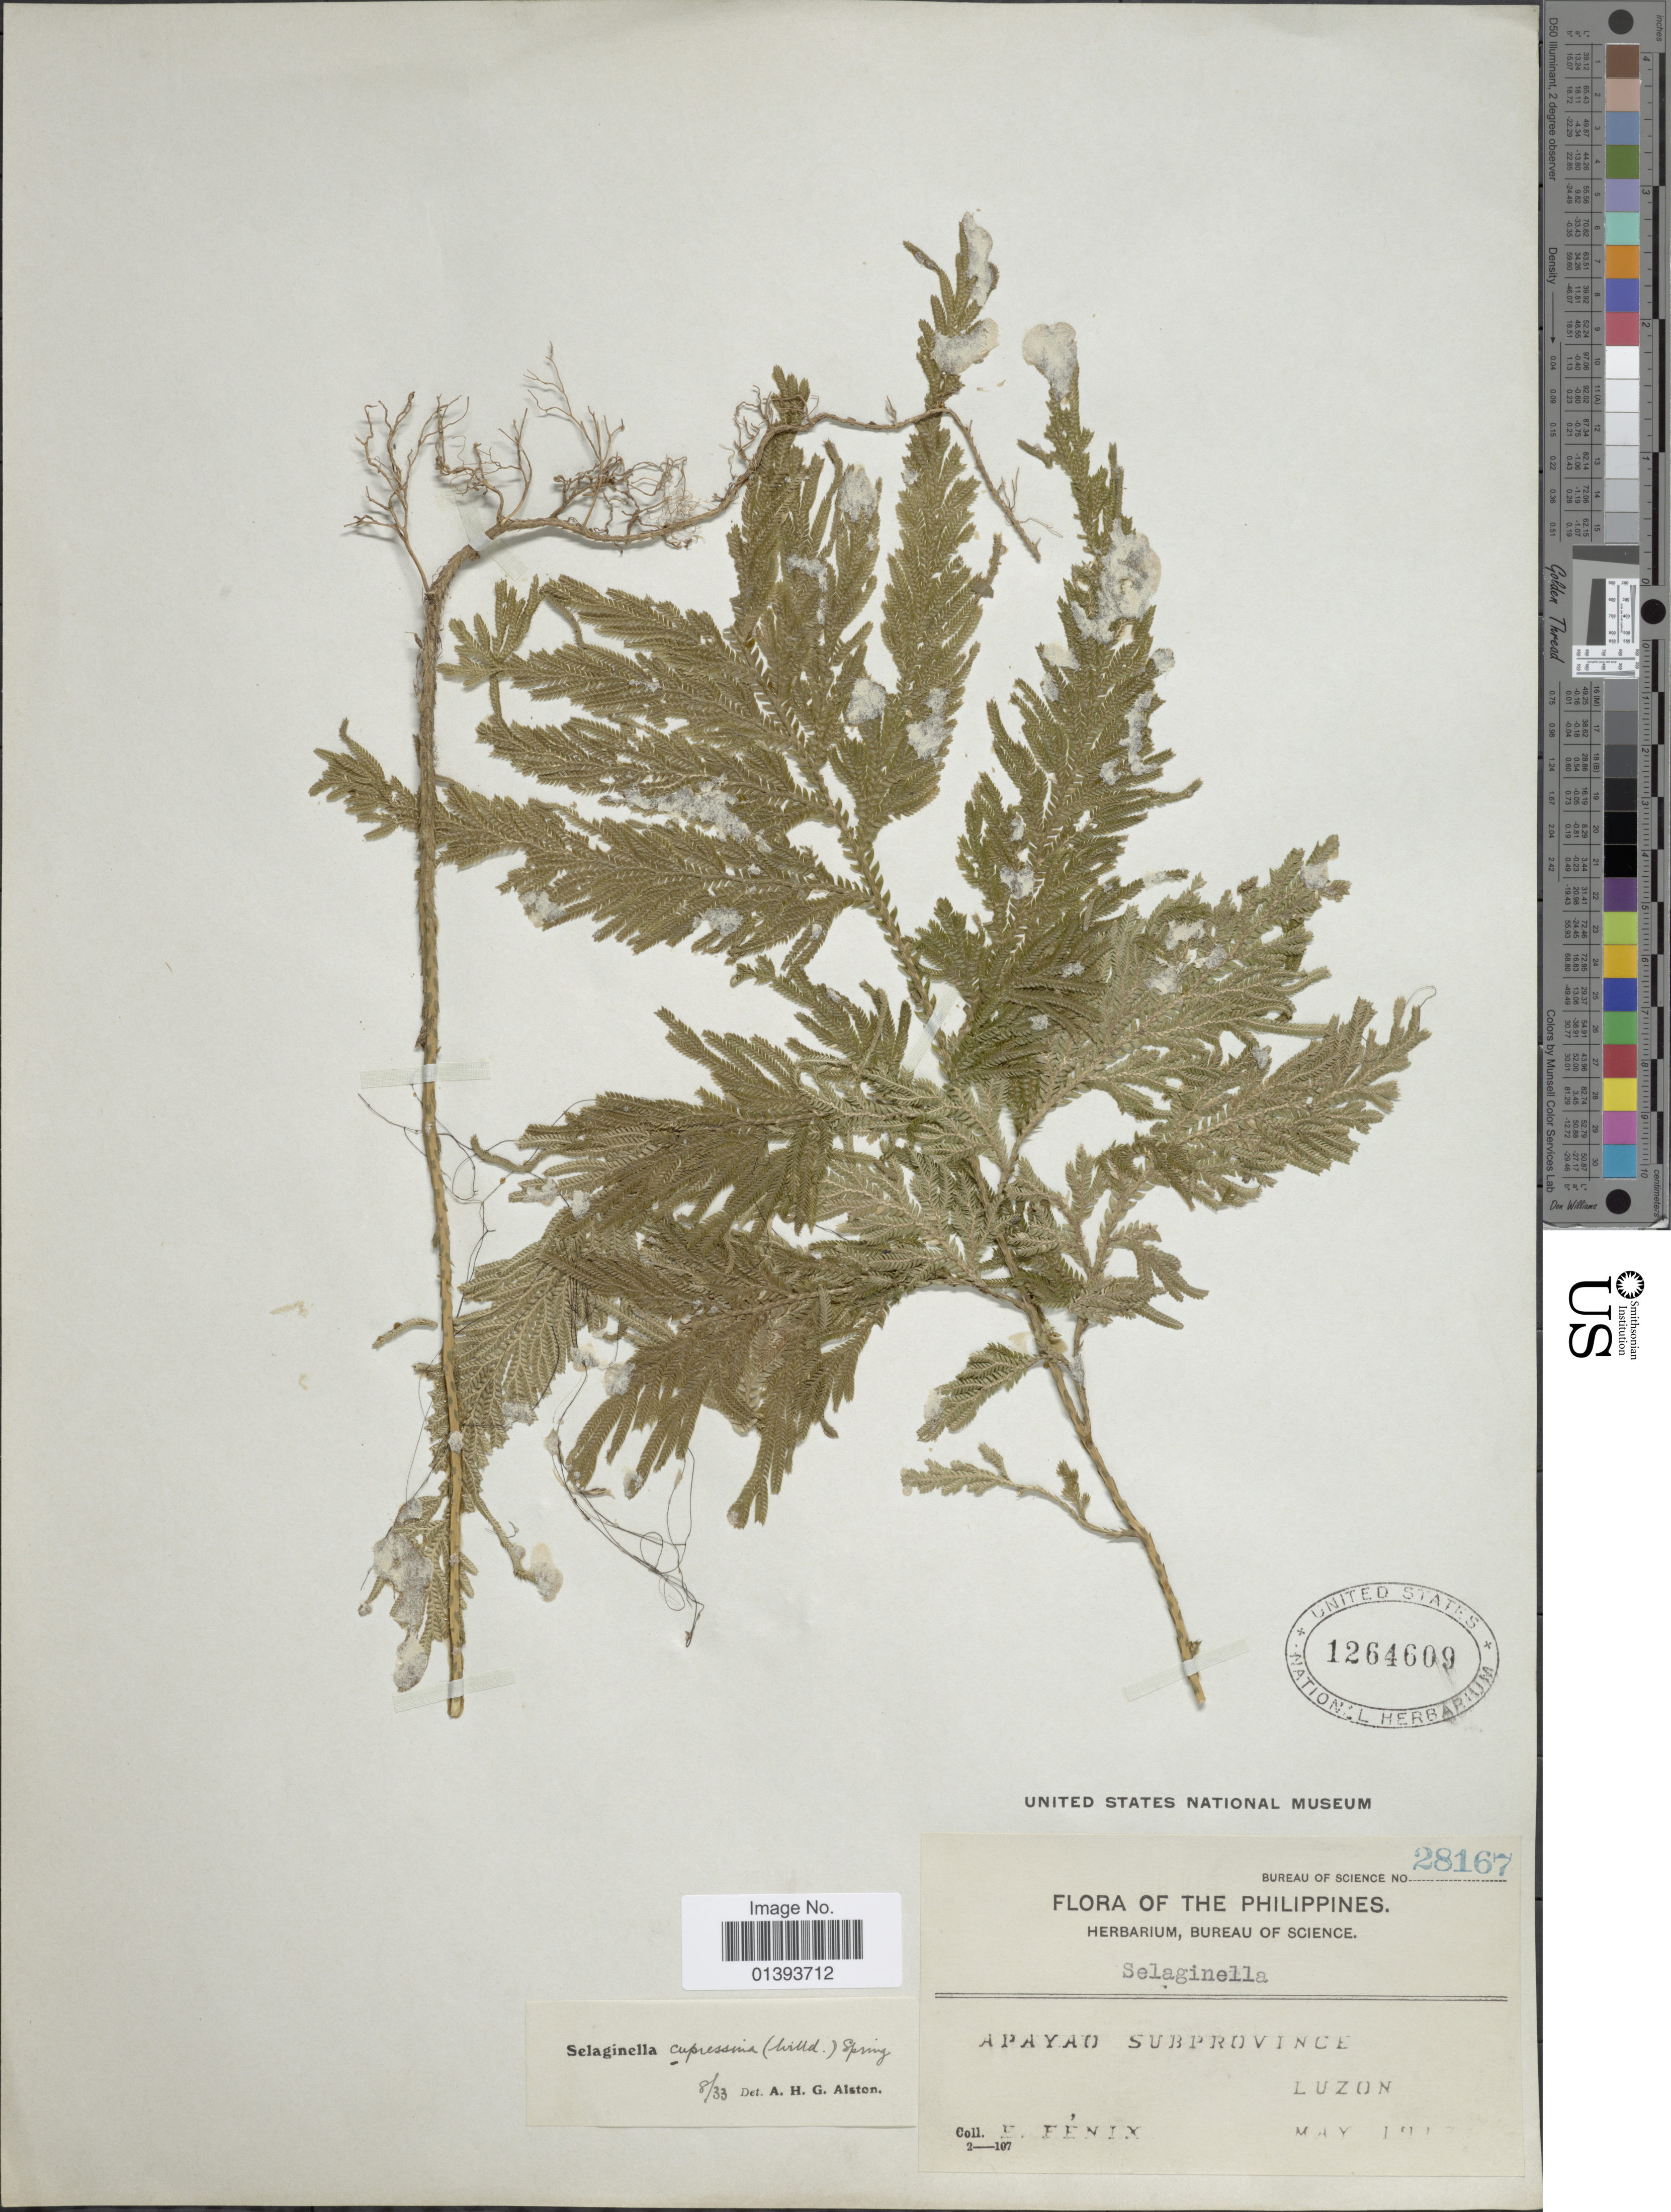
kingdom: Plantae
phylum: Tracheophyta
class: Lycopodiopsida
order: Selaginellales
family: Selaginellaceae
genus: Selaginella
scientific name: Selaginella cupressina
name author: (Willd.) Spring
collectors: E. Fénix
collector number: Bureau of Science 28167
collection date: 1917-05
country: Philippines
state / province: Central Luzon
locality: Apayao Subprovince, Luzon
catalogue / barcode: US 1264609